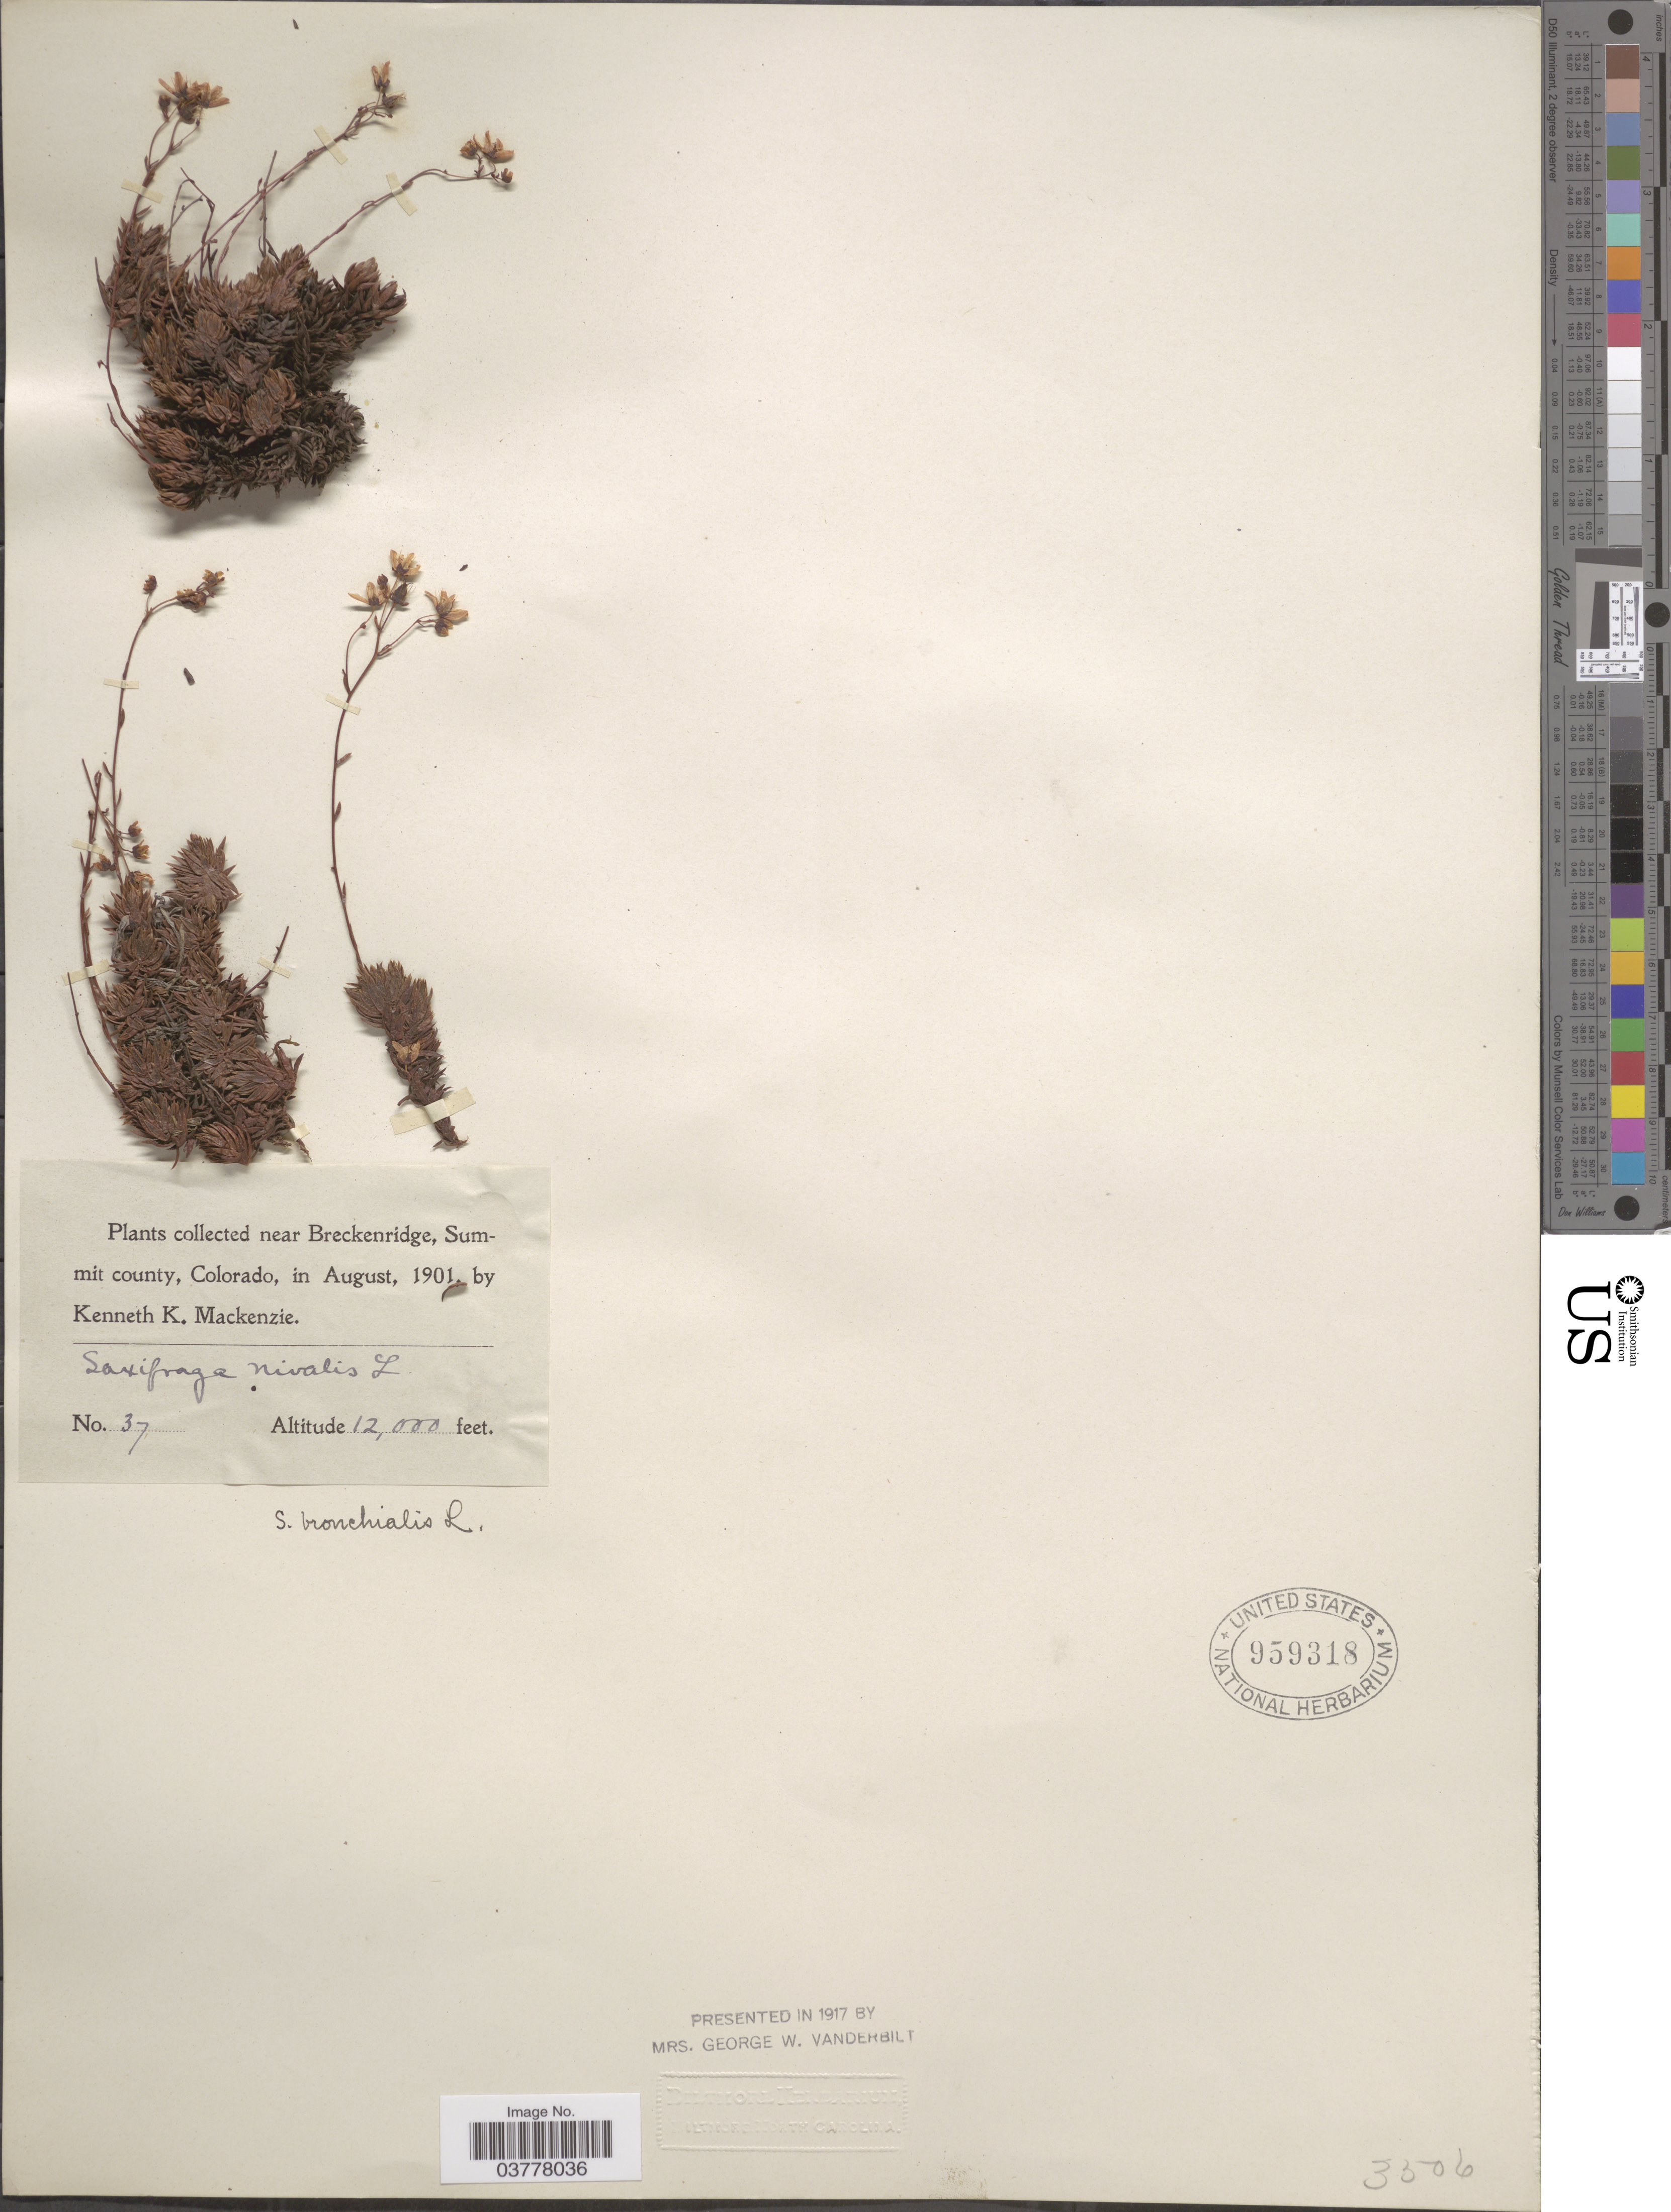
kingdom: Plantae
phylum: Tracheophyta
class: Magnoliopsida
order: Saxifragales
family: Saxifragaceae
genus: Saxifraga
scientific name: Saxifraga bronchialis subsp. austromontana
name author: (Wiegand) Piper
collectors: K. K. Mackenzie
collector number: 37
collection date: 1901-08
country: United States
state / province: Colorado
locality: Near Breckenridge, Summit county.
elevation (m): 3658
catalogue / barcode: US 959318